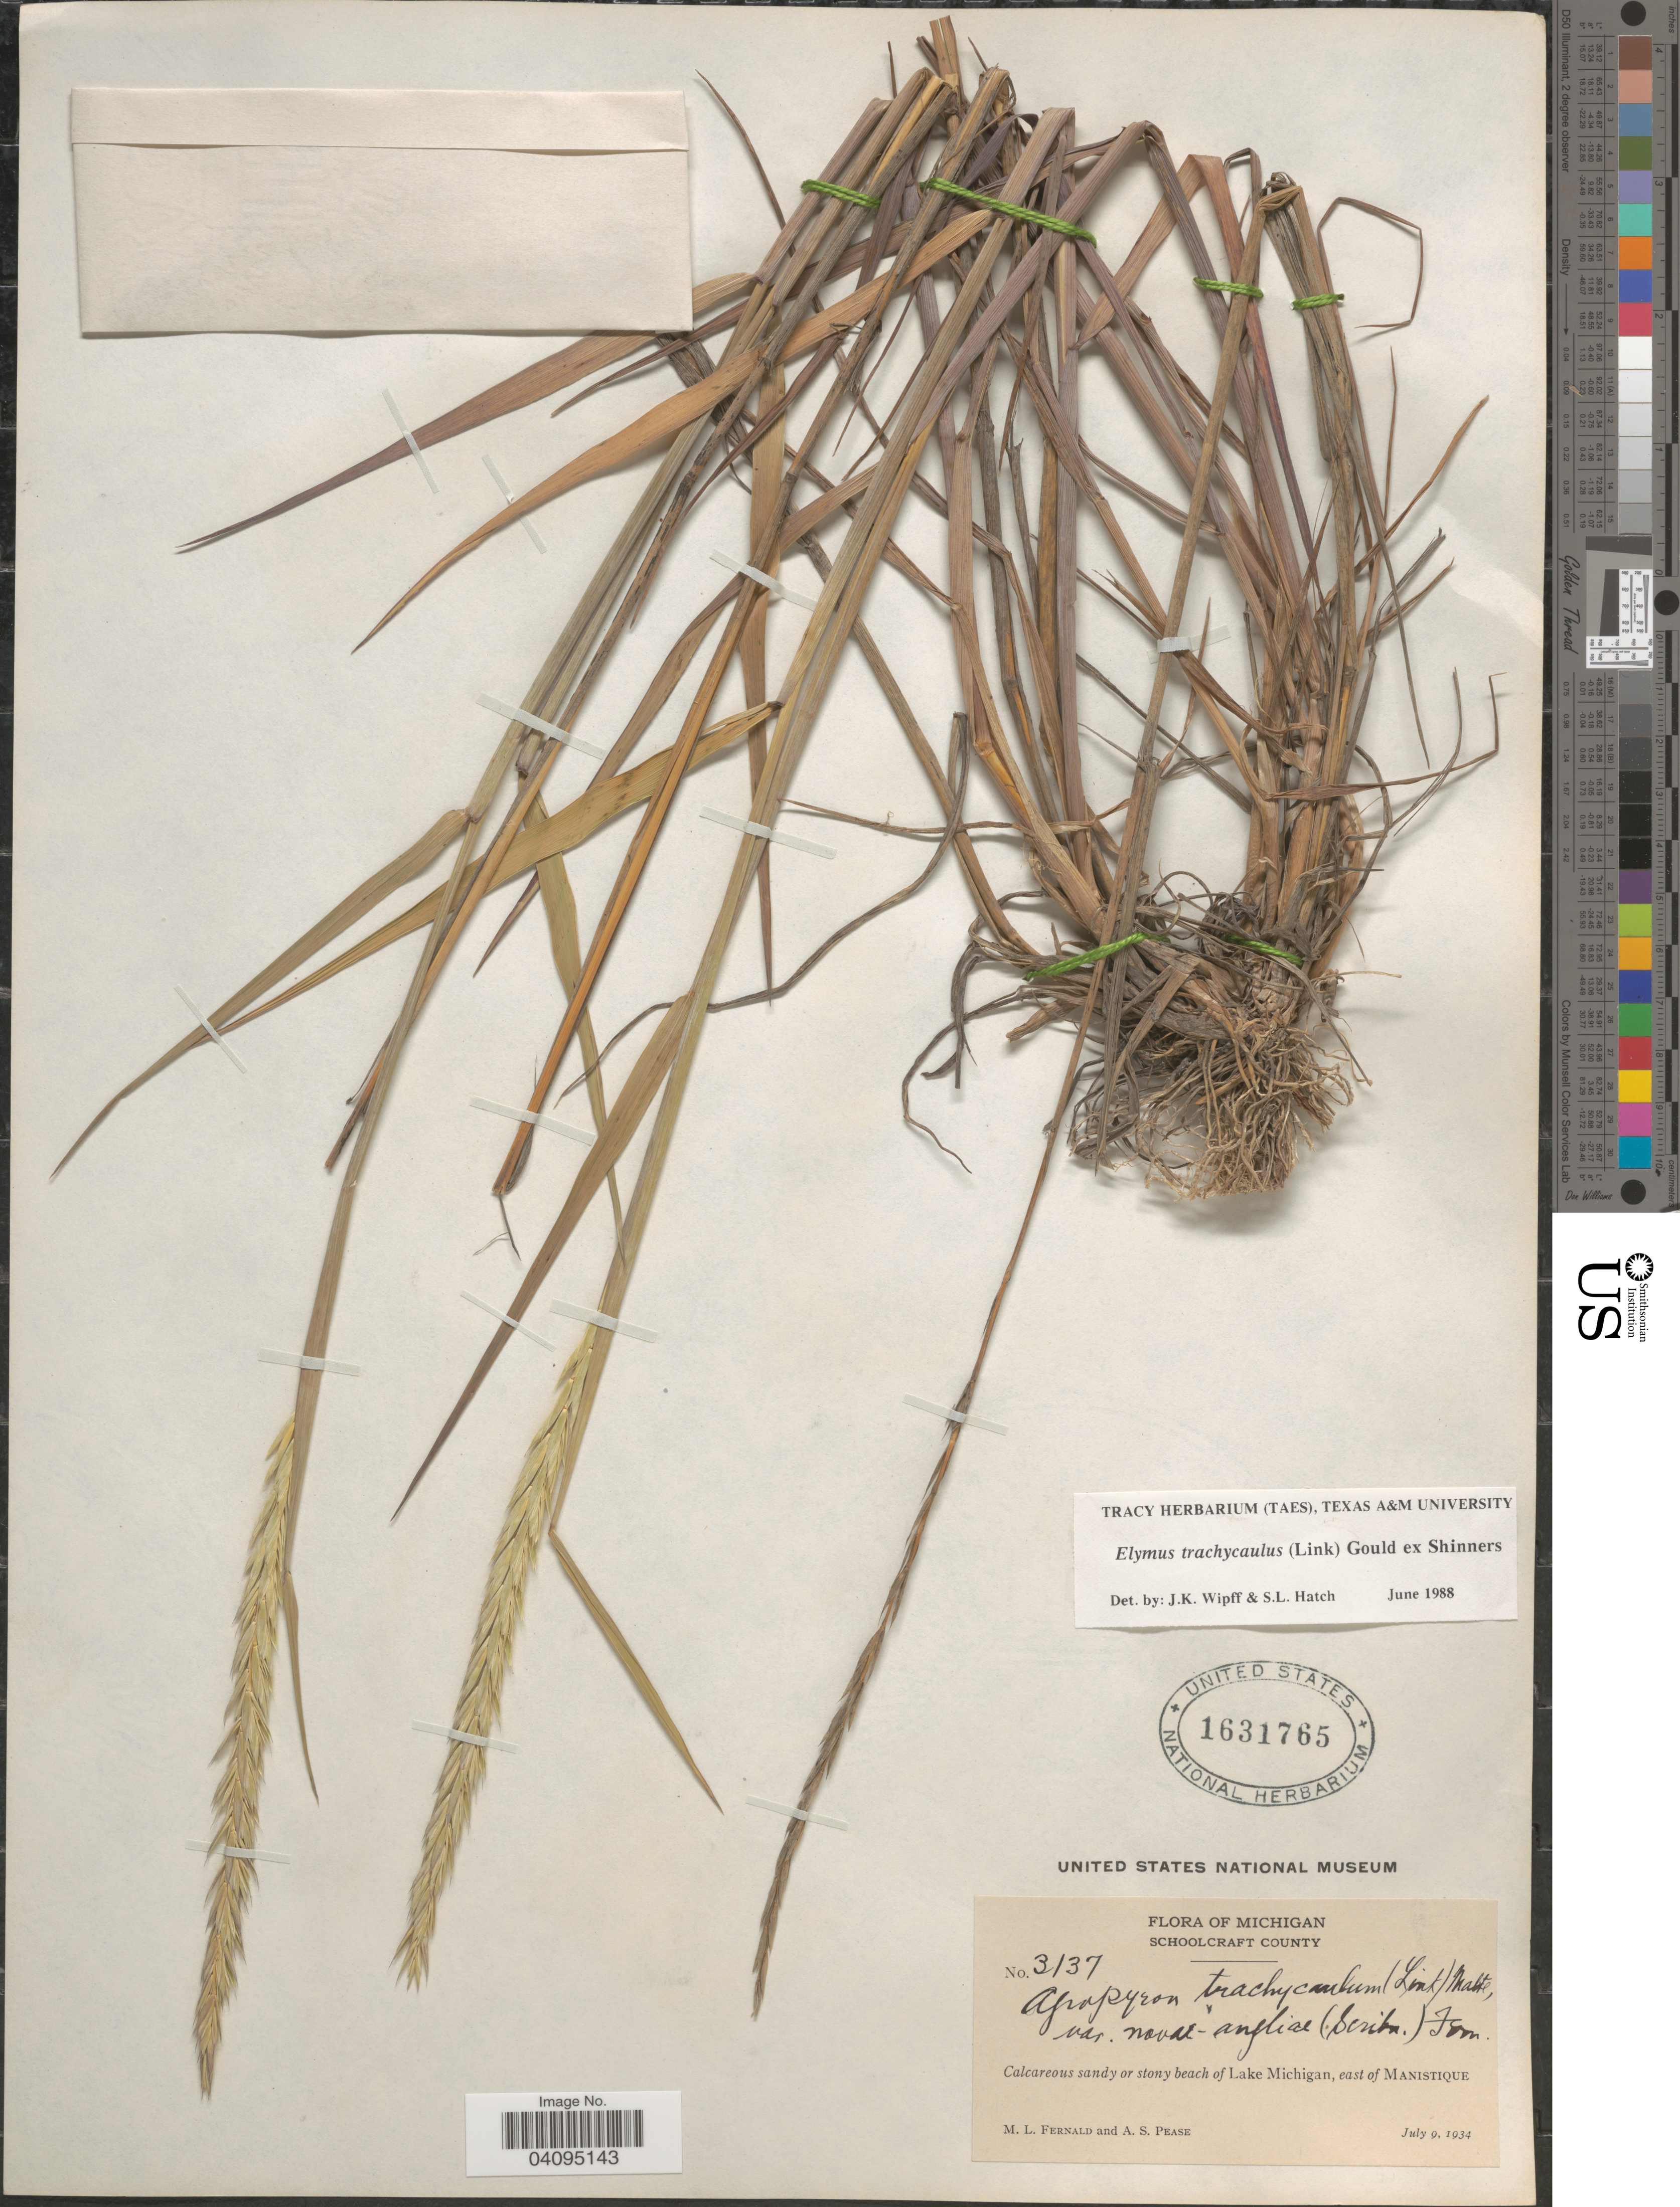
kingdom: Plantae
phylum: Tracheophyta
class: Liliopsida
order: Poales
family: Poaceae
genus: Elymus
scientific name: Elymus trachycaulus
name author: (Link) Gould ex Shinners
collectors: M. L. Fernald & A. S. Pease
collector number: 3137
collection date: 1934-07-09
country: United States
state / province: Michigan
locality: Schoolcraft County. Calcareous sandy or stony beach of Lake Michigan, east of Manistique.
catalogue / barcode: US 1631765